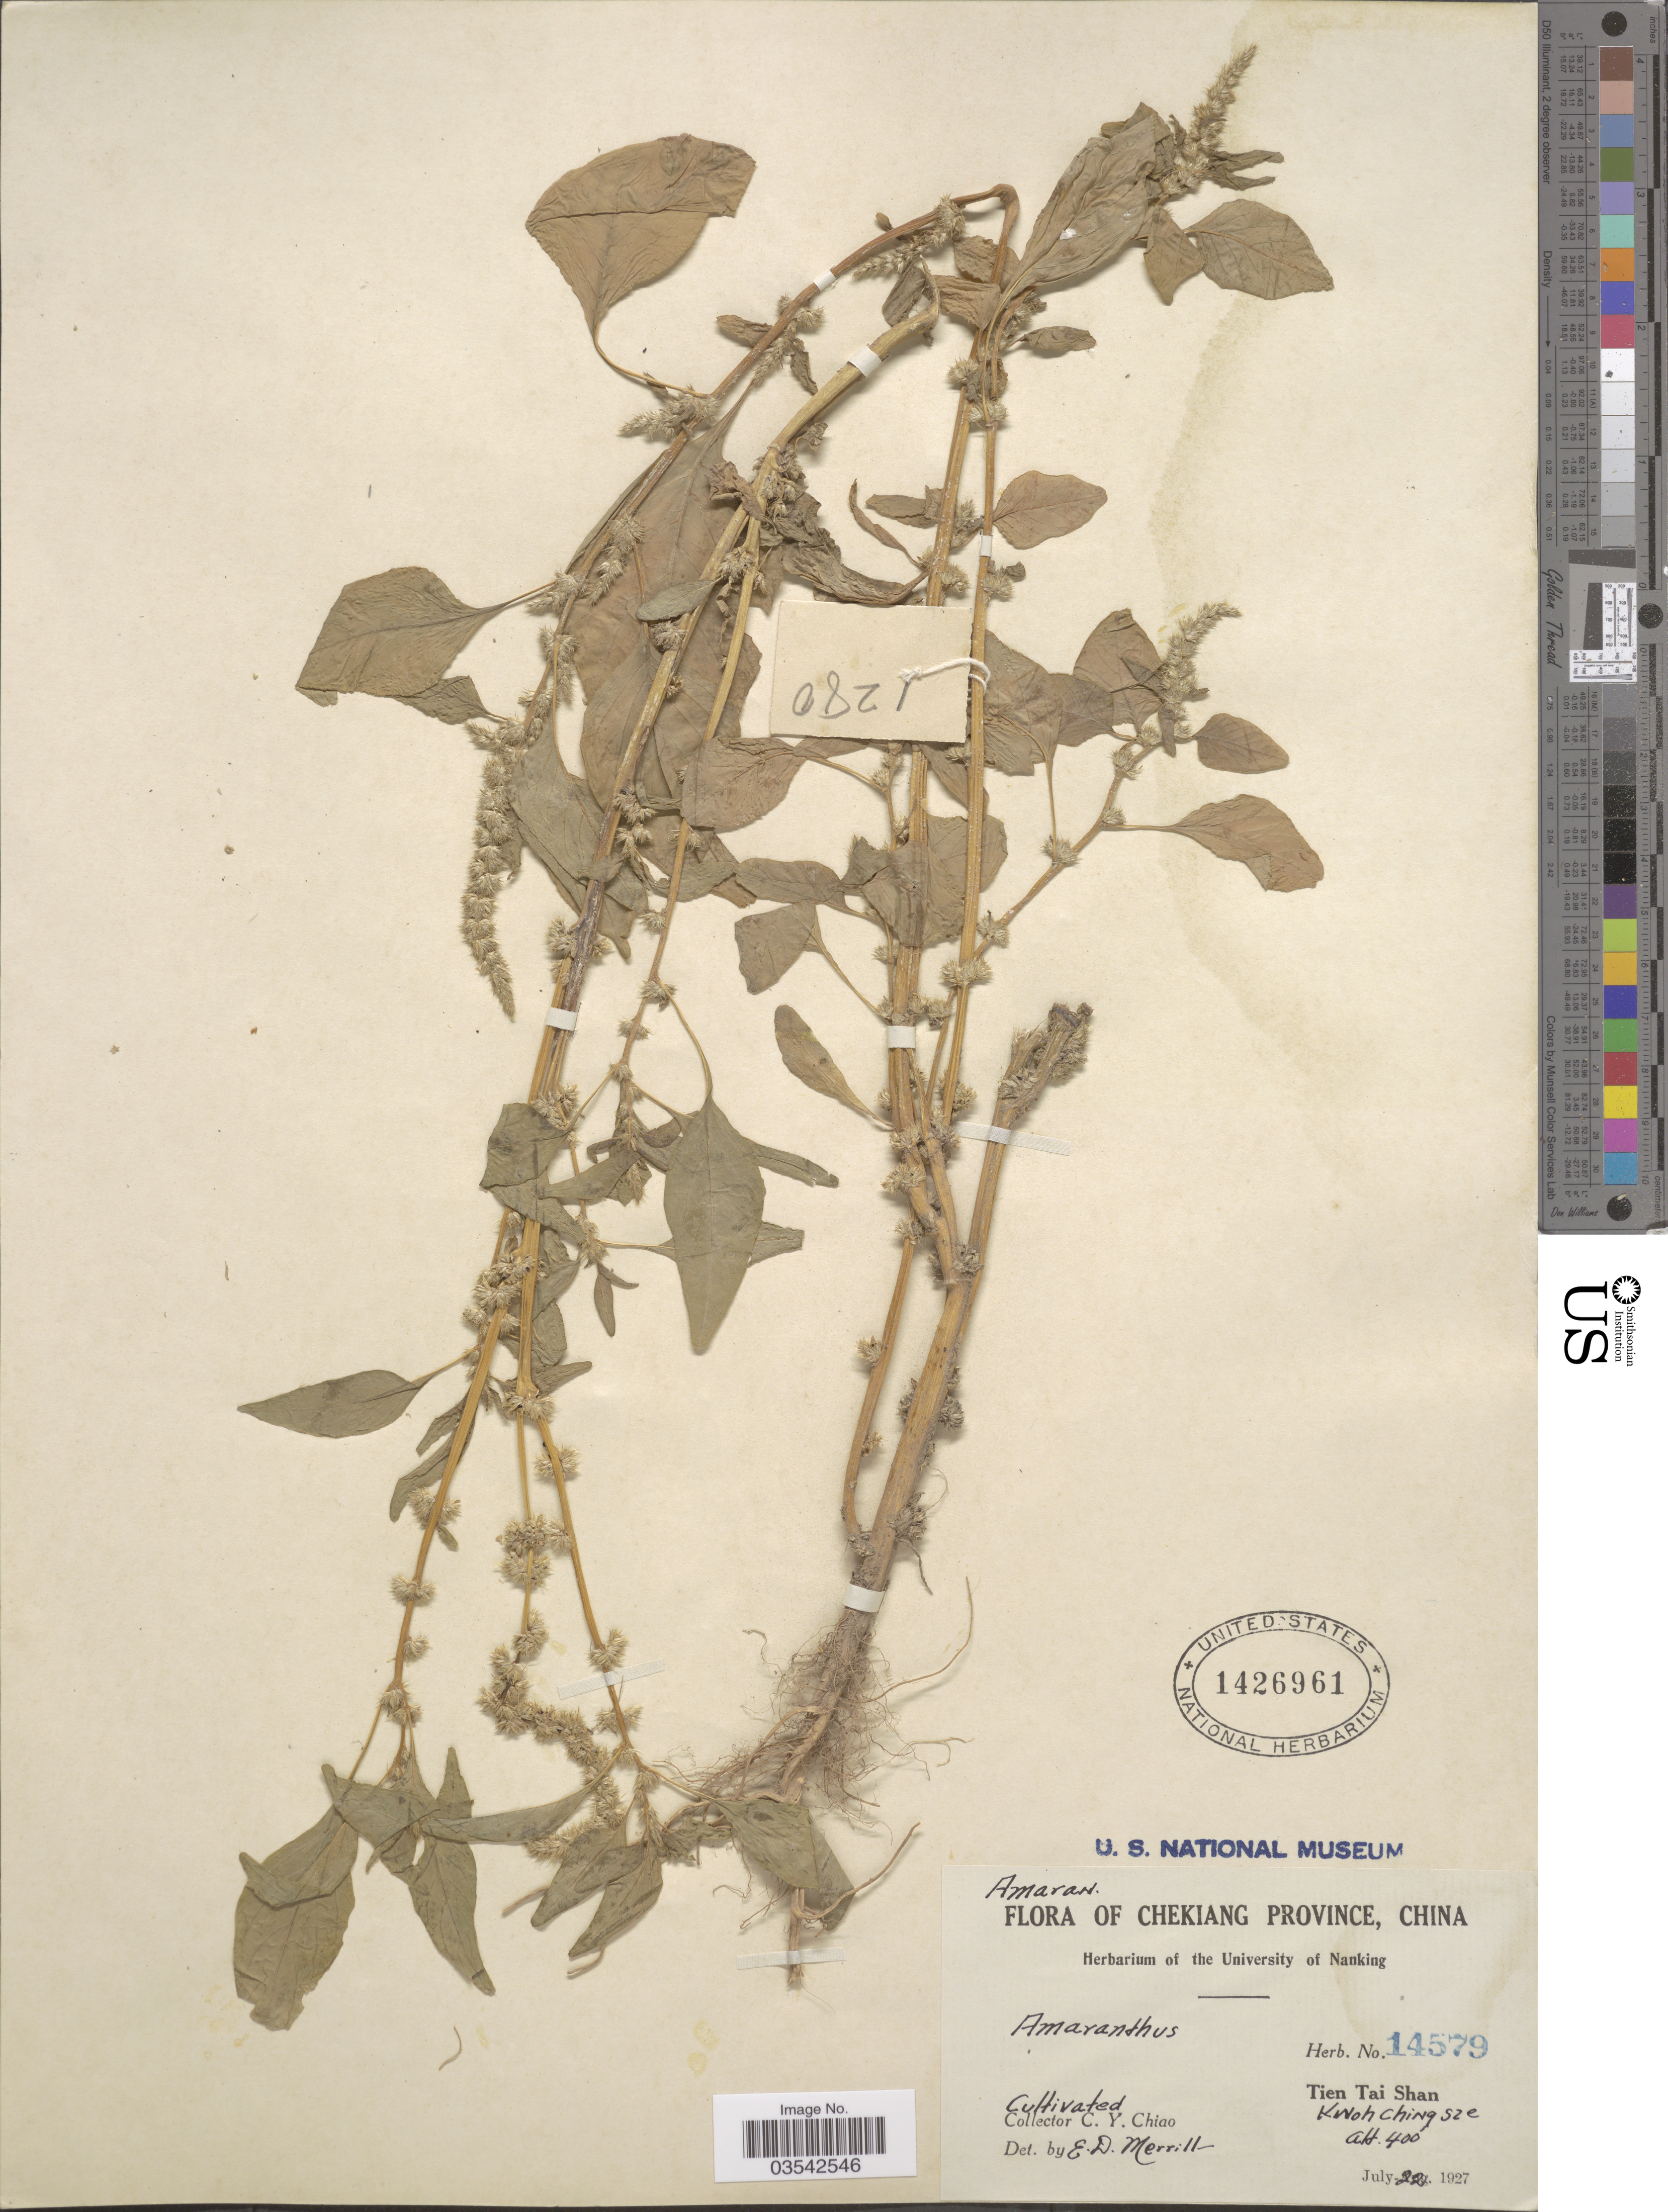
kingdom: Plantae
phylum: Tracheophyta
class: Magnoliopsida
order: Caryophyllales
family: Amaranthaceae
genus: Amaranthus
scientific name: Amaranthus tricolor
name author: L.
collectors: C. Y. Chiao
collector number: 14579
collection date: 1927-07-22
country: China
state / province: Zhejiang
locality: Chekiang Province. Tien Tai Shan. Kwoh Ching Sze.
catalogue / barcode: US 1426961